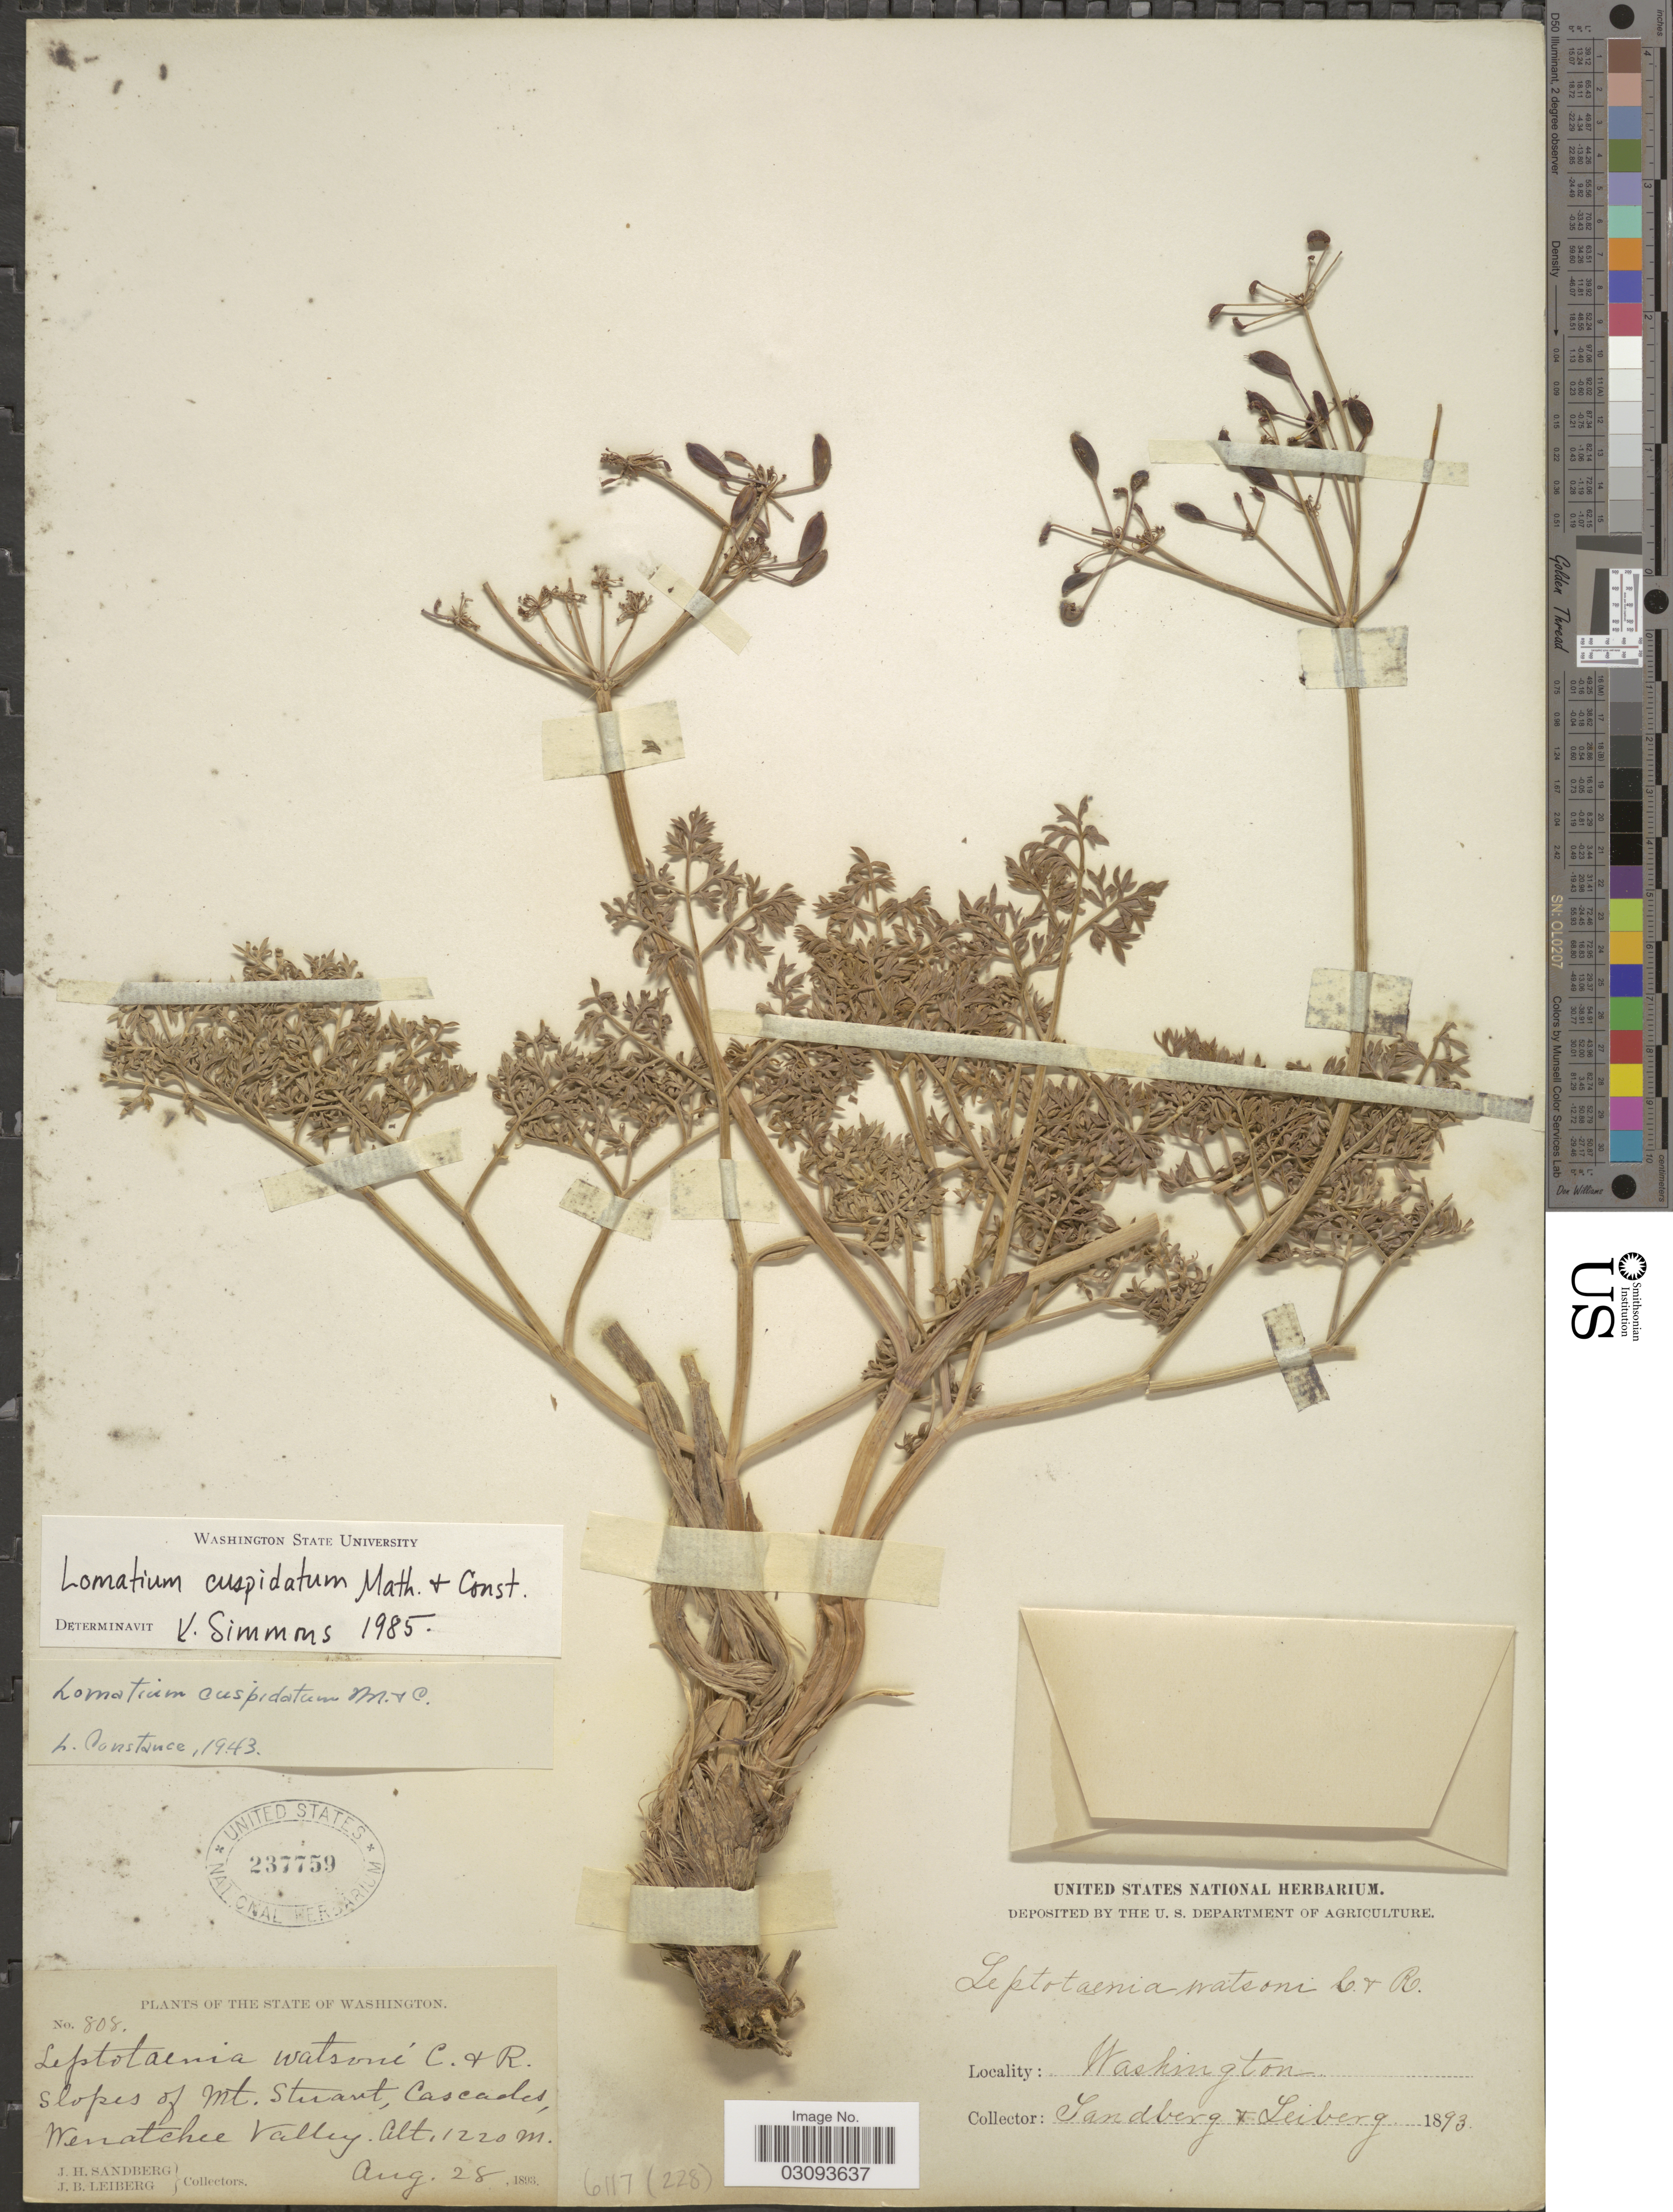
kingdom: Plantae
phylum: Tracheophyta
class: Magnoliopsida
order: Apiales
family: Apiaceae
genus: Lomatium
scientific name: Lomatium cuspidatum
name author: (Constance) Mathias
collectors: J. H. Sandberg & J. B. Leiberg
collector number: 808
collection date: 1893-08-28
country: United States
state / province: Washington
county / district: Chelan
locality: Slopes of Mt. Stuart, Cascades, Wenatchee Valley.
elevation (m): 1220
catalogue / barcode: US 237759